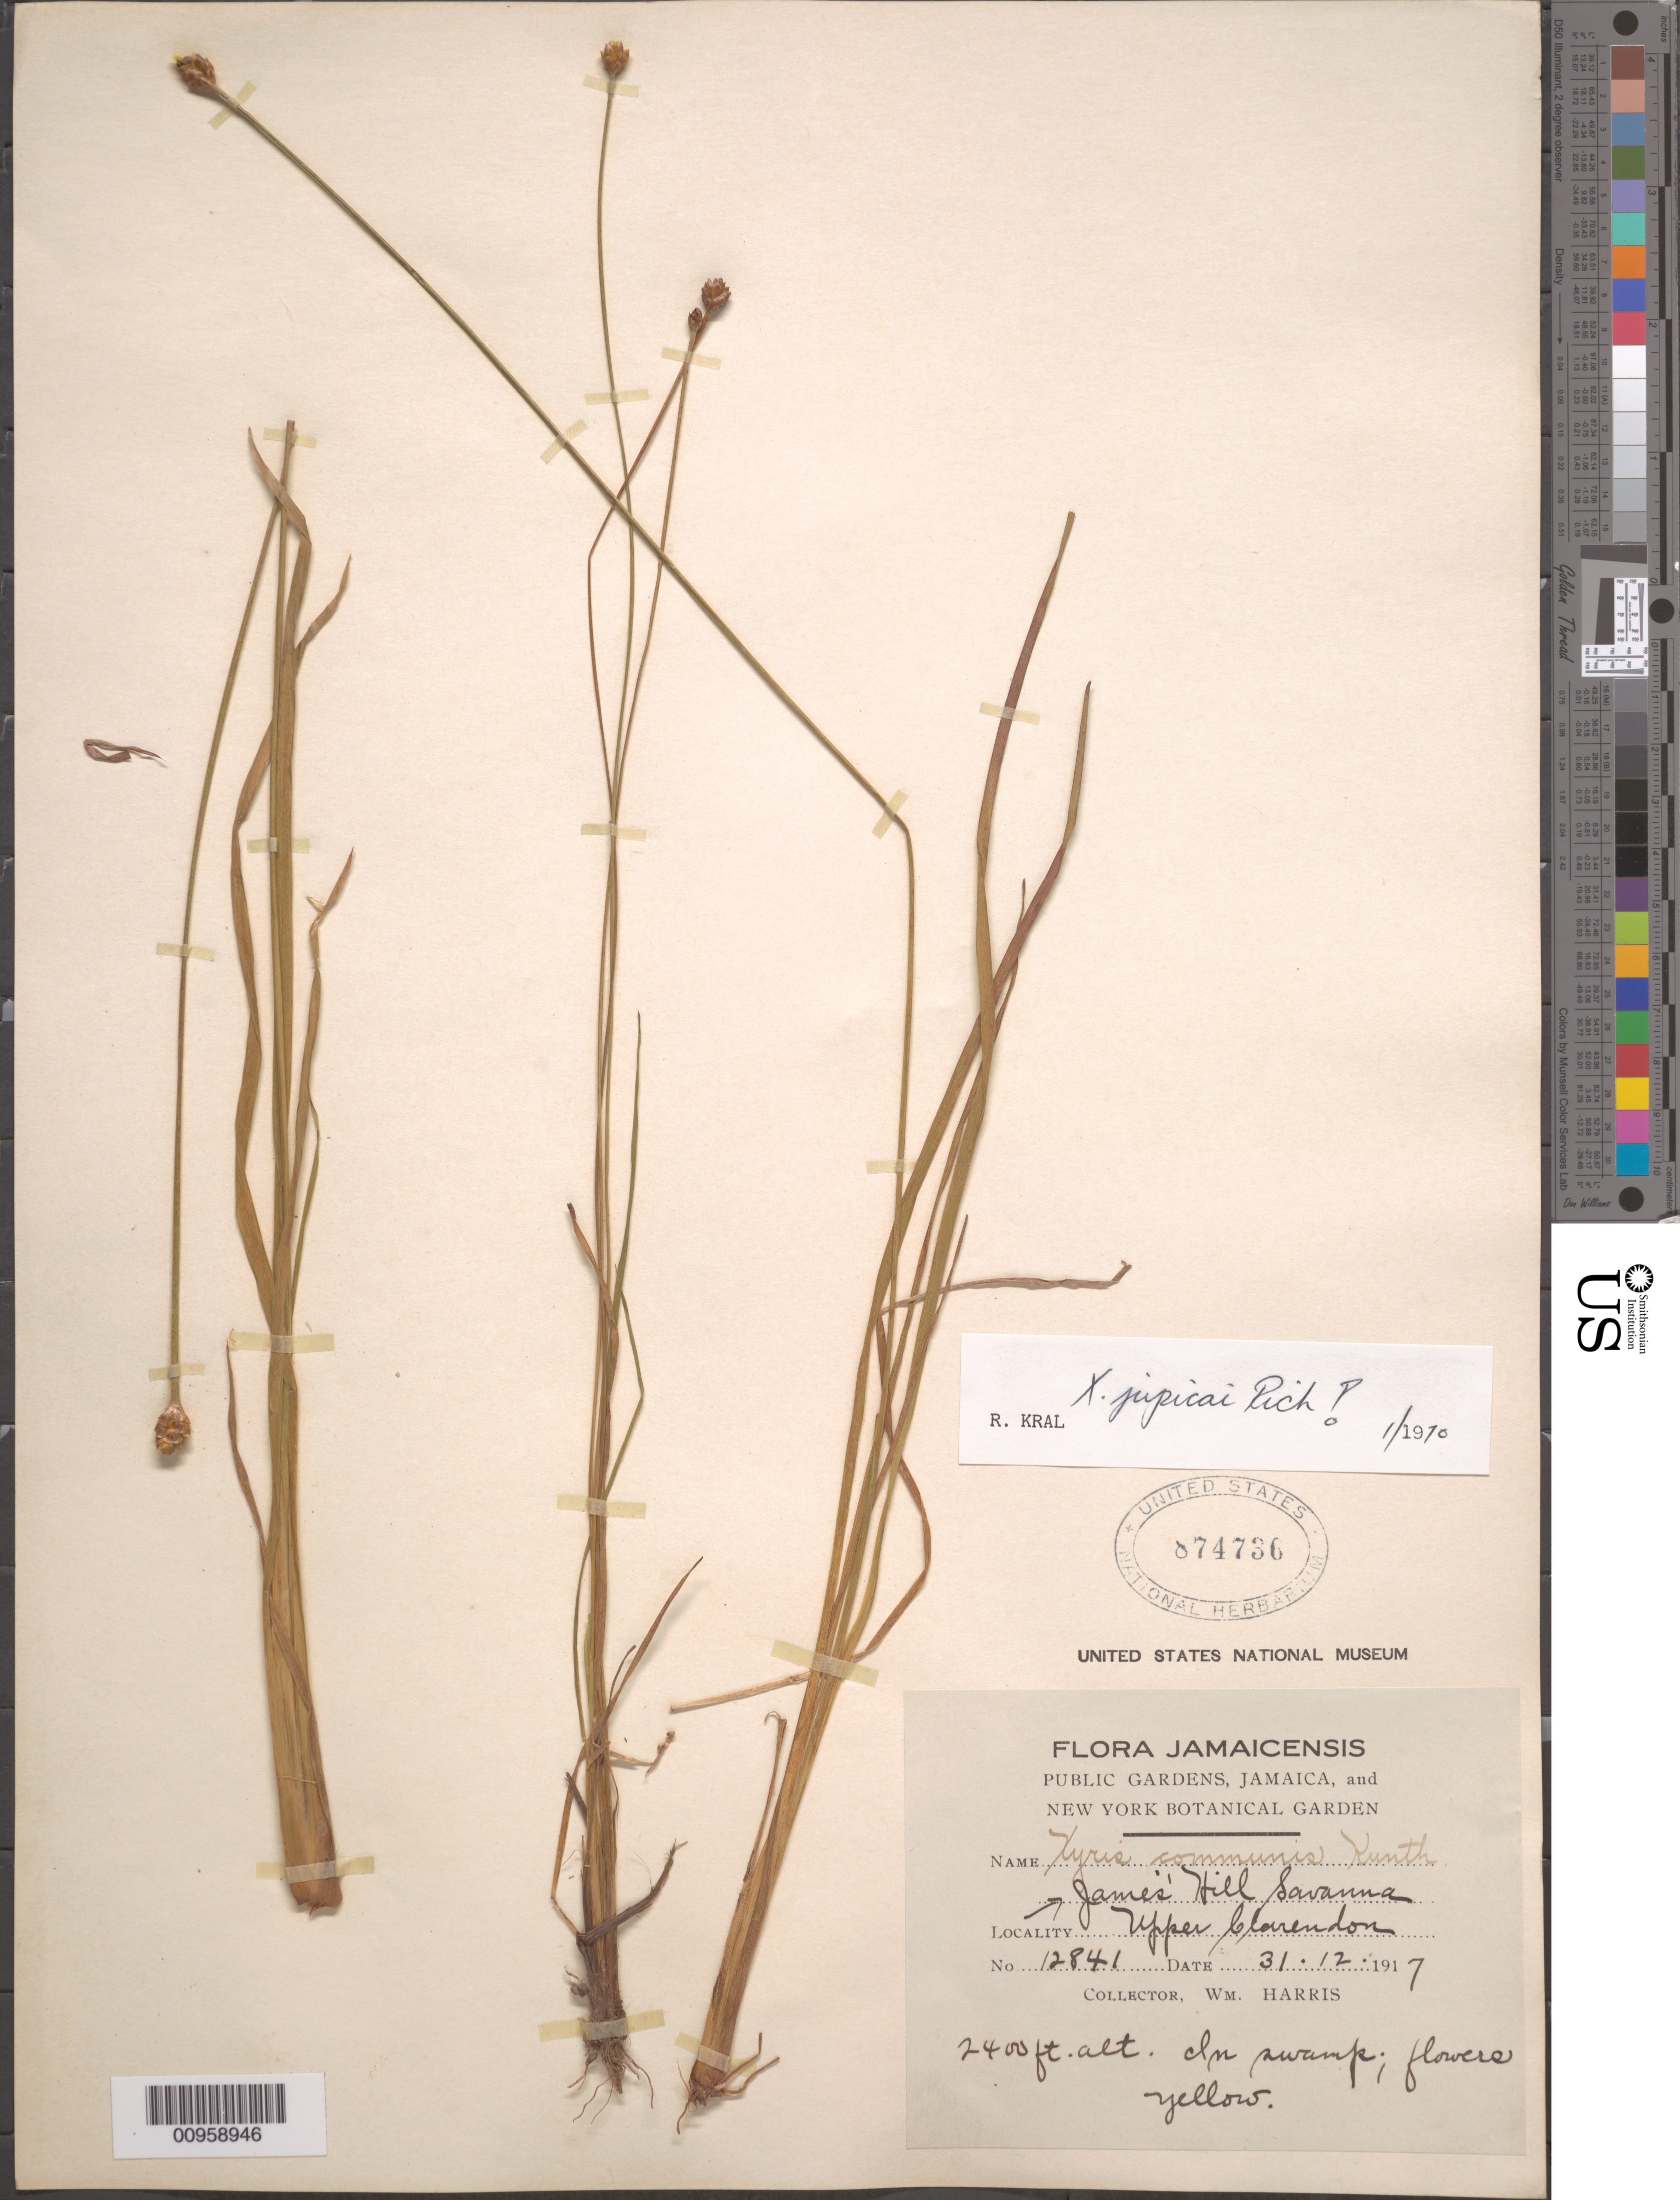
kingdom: Plantae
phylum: Tracheophyta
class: Liliopsida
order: Poales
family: Xyridaceae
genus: Xyris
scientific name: Xyris jupicai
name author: Rich.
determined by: Kral, Robert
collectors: W. H. Harris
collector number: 12841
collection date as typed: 31 Dec 1917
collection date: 1917-12-31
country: Jamaica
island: Jamaica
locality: Jame's Hill Savanna, Upper Clarendon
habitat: In swamp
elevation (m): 732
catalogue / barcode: US 874736